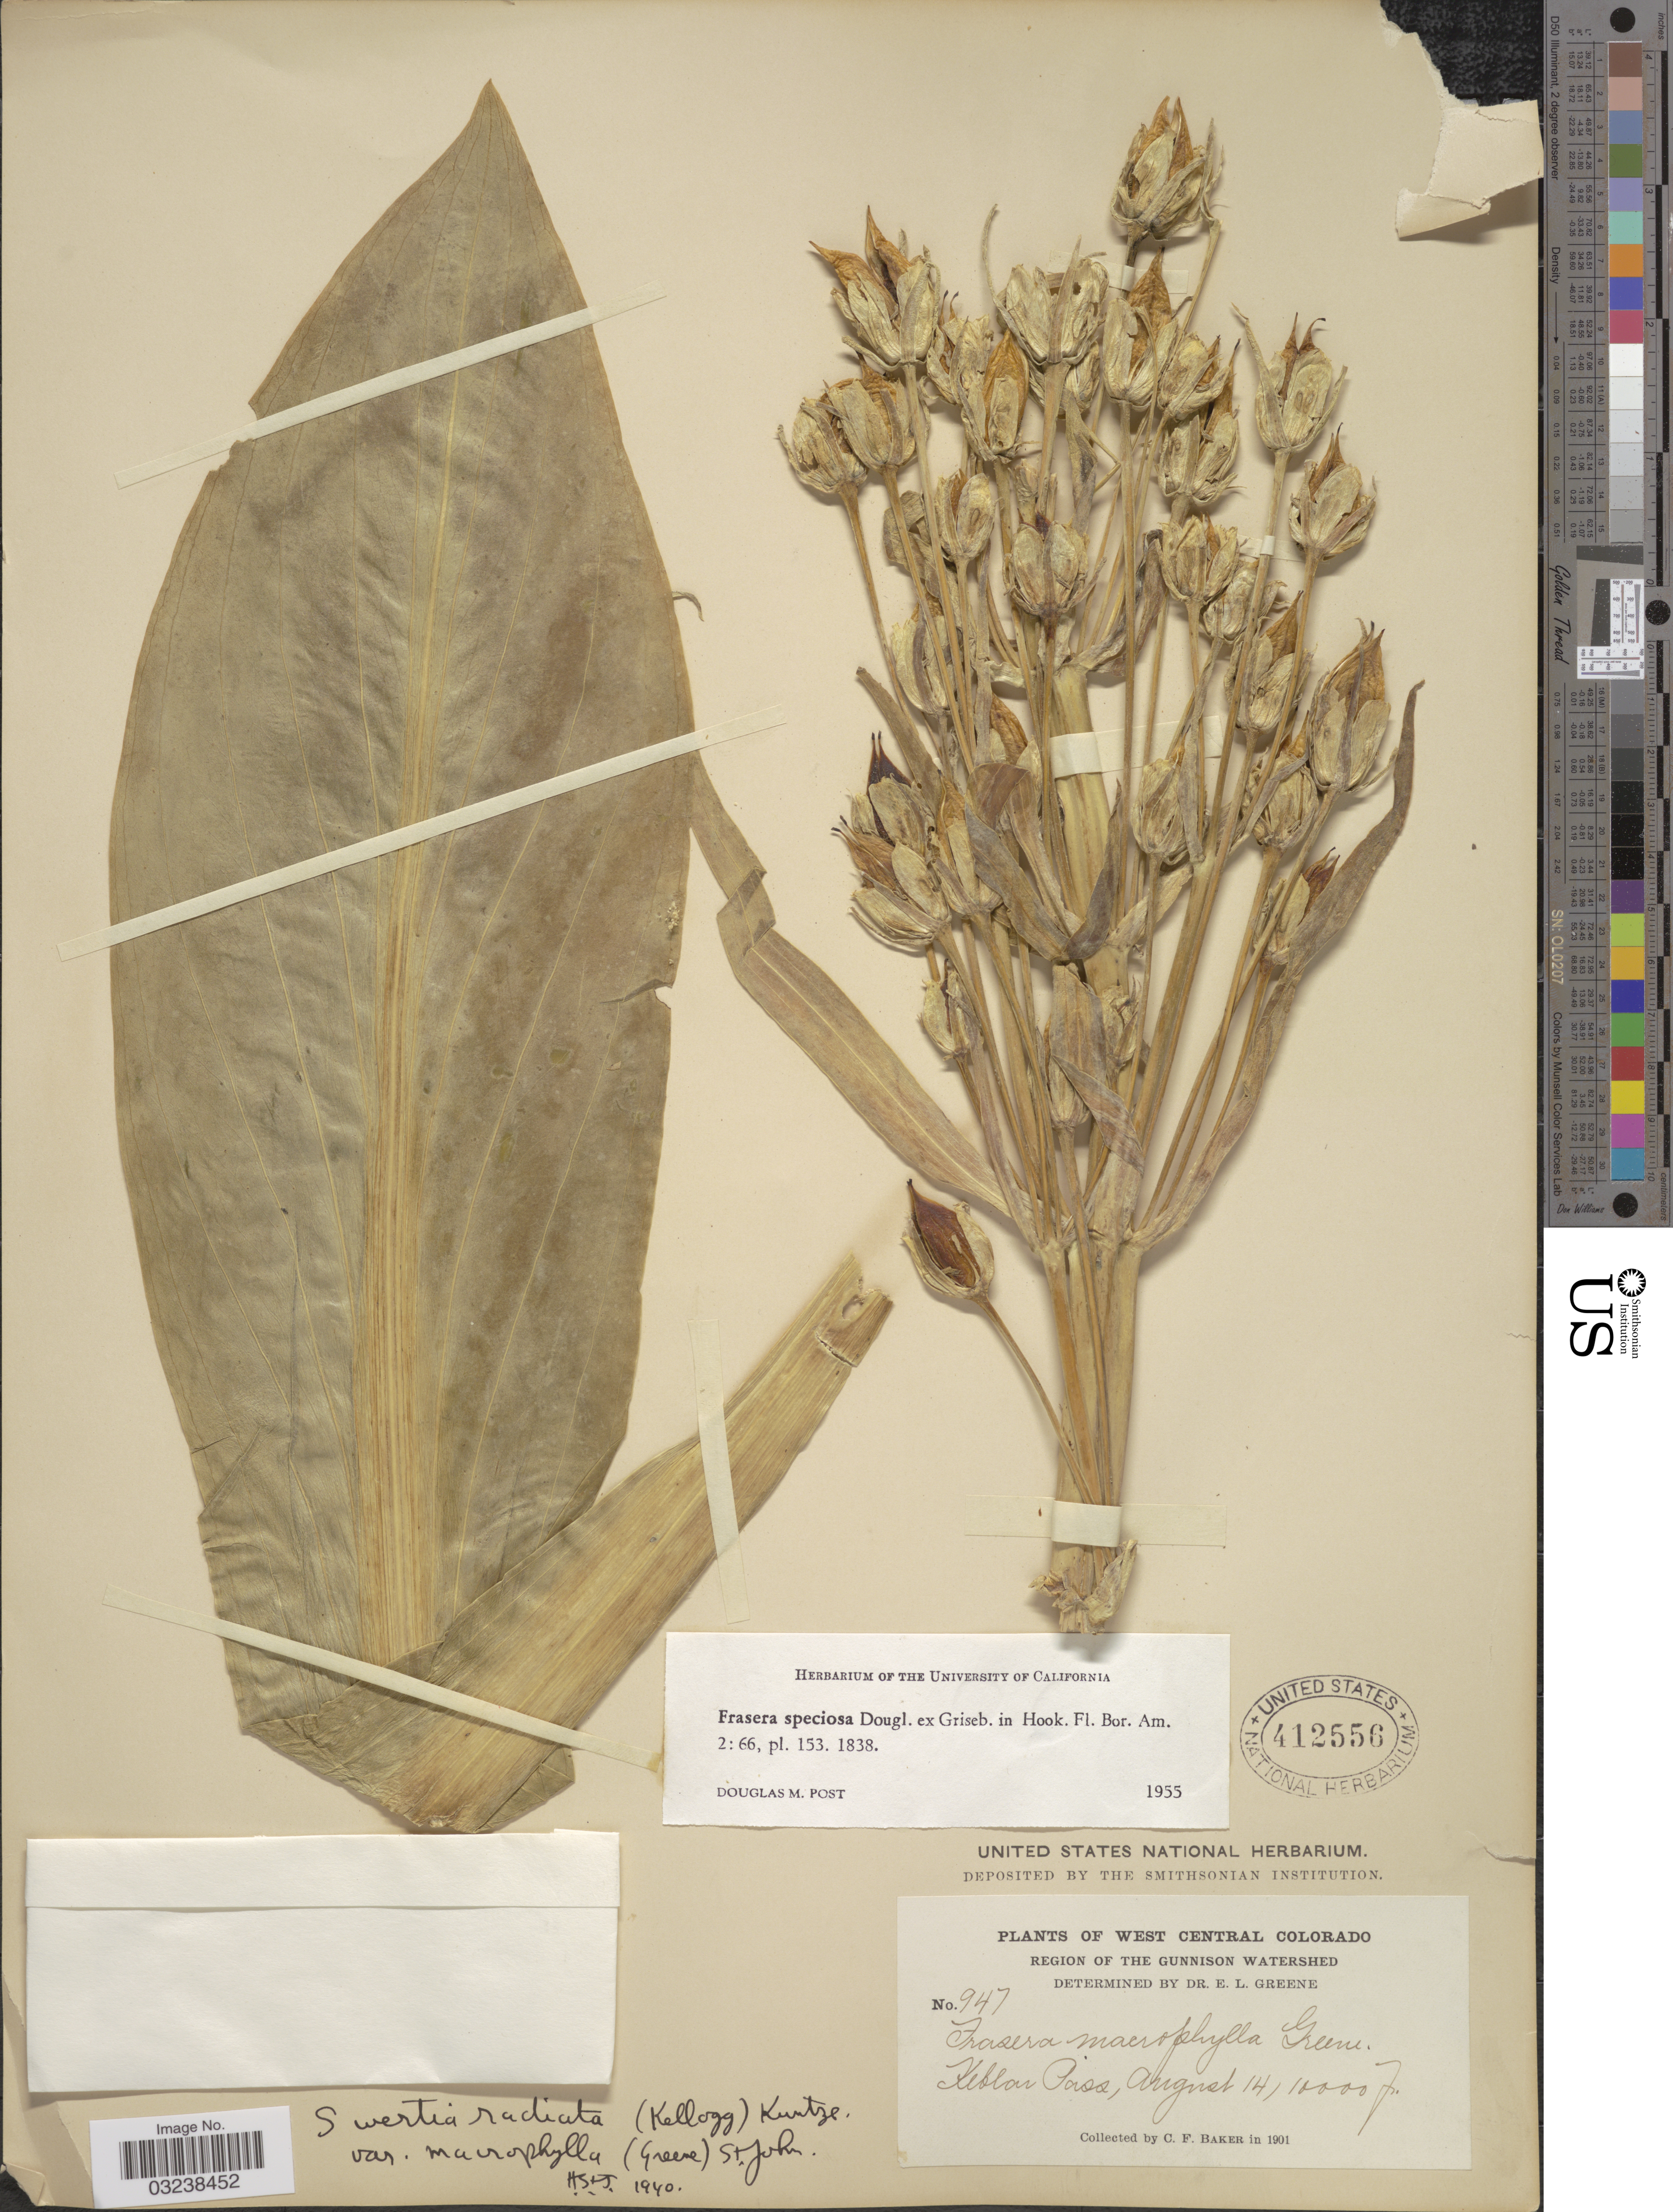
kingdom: Plantae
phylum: Tracheophyta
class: Magnoliopsida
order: Gentianales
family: Gentianaceae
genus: Swertia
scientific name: Swertia radiata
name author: (Kellogg) Kuntze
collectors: C. F. Baker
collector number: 947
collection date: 1901-08-14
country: United States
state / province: Colorado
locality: West Central Colorado. Region of the Gunnison Watershed. Keblar Pass.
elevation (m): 3048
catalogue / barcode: US 412556